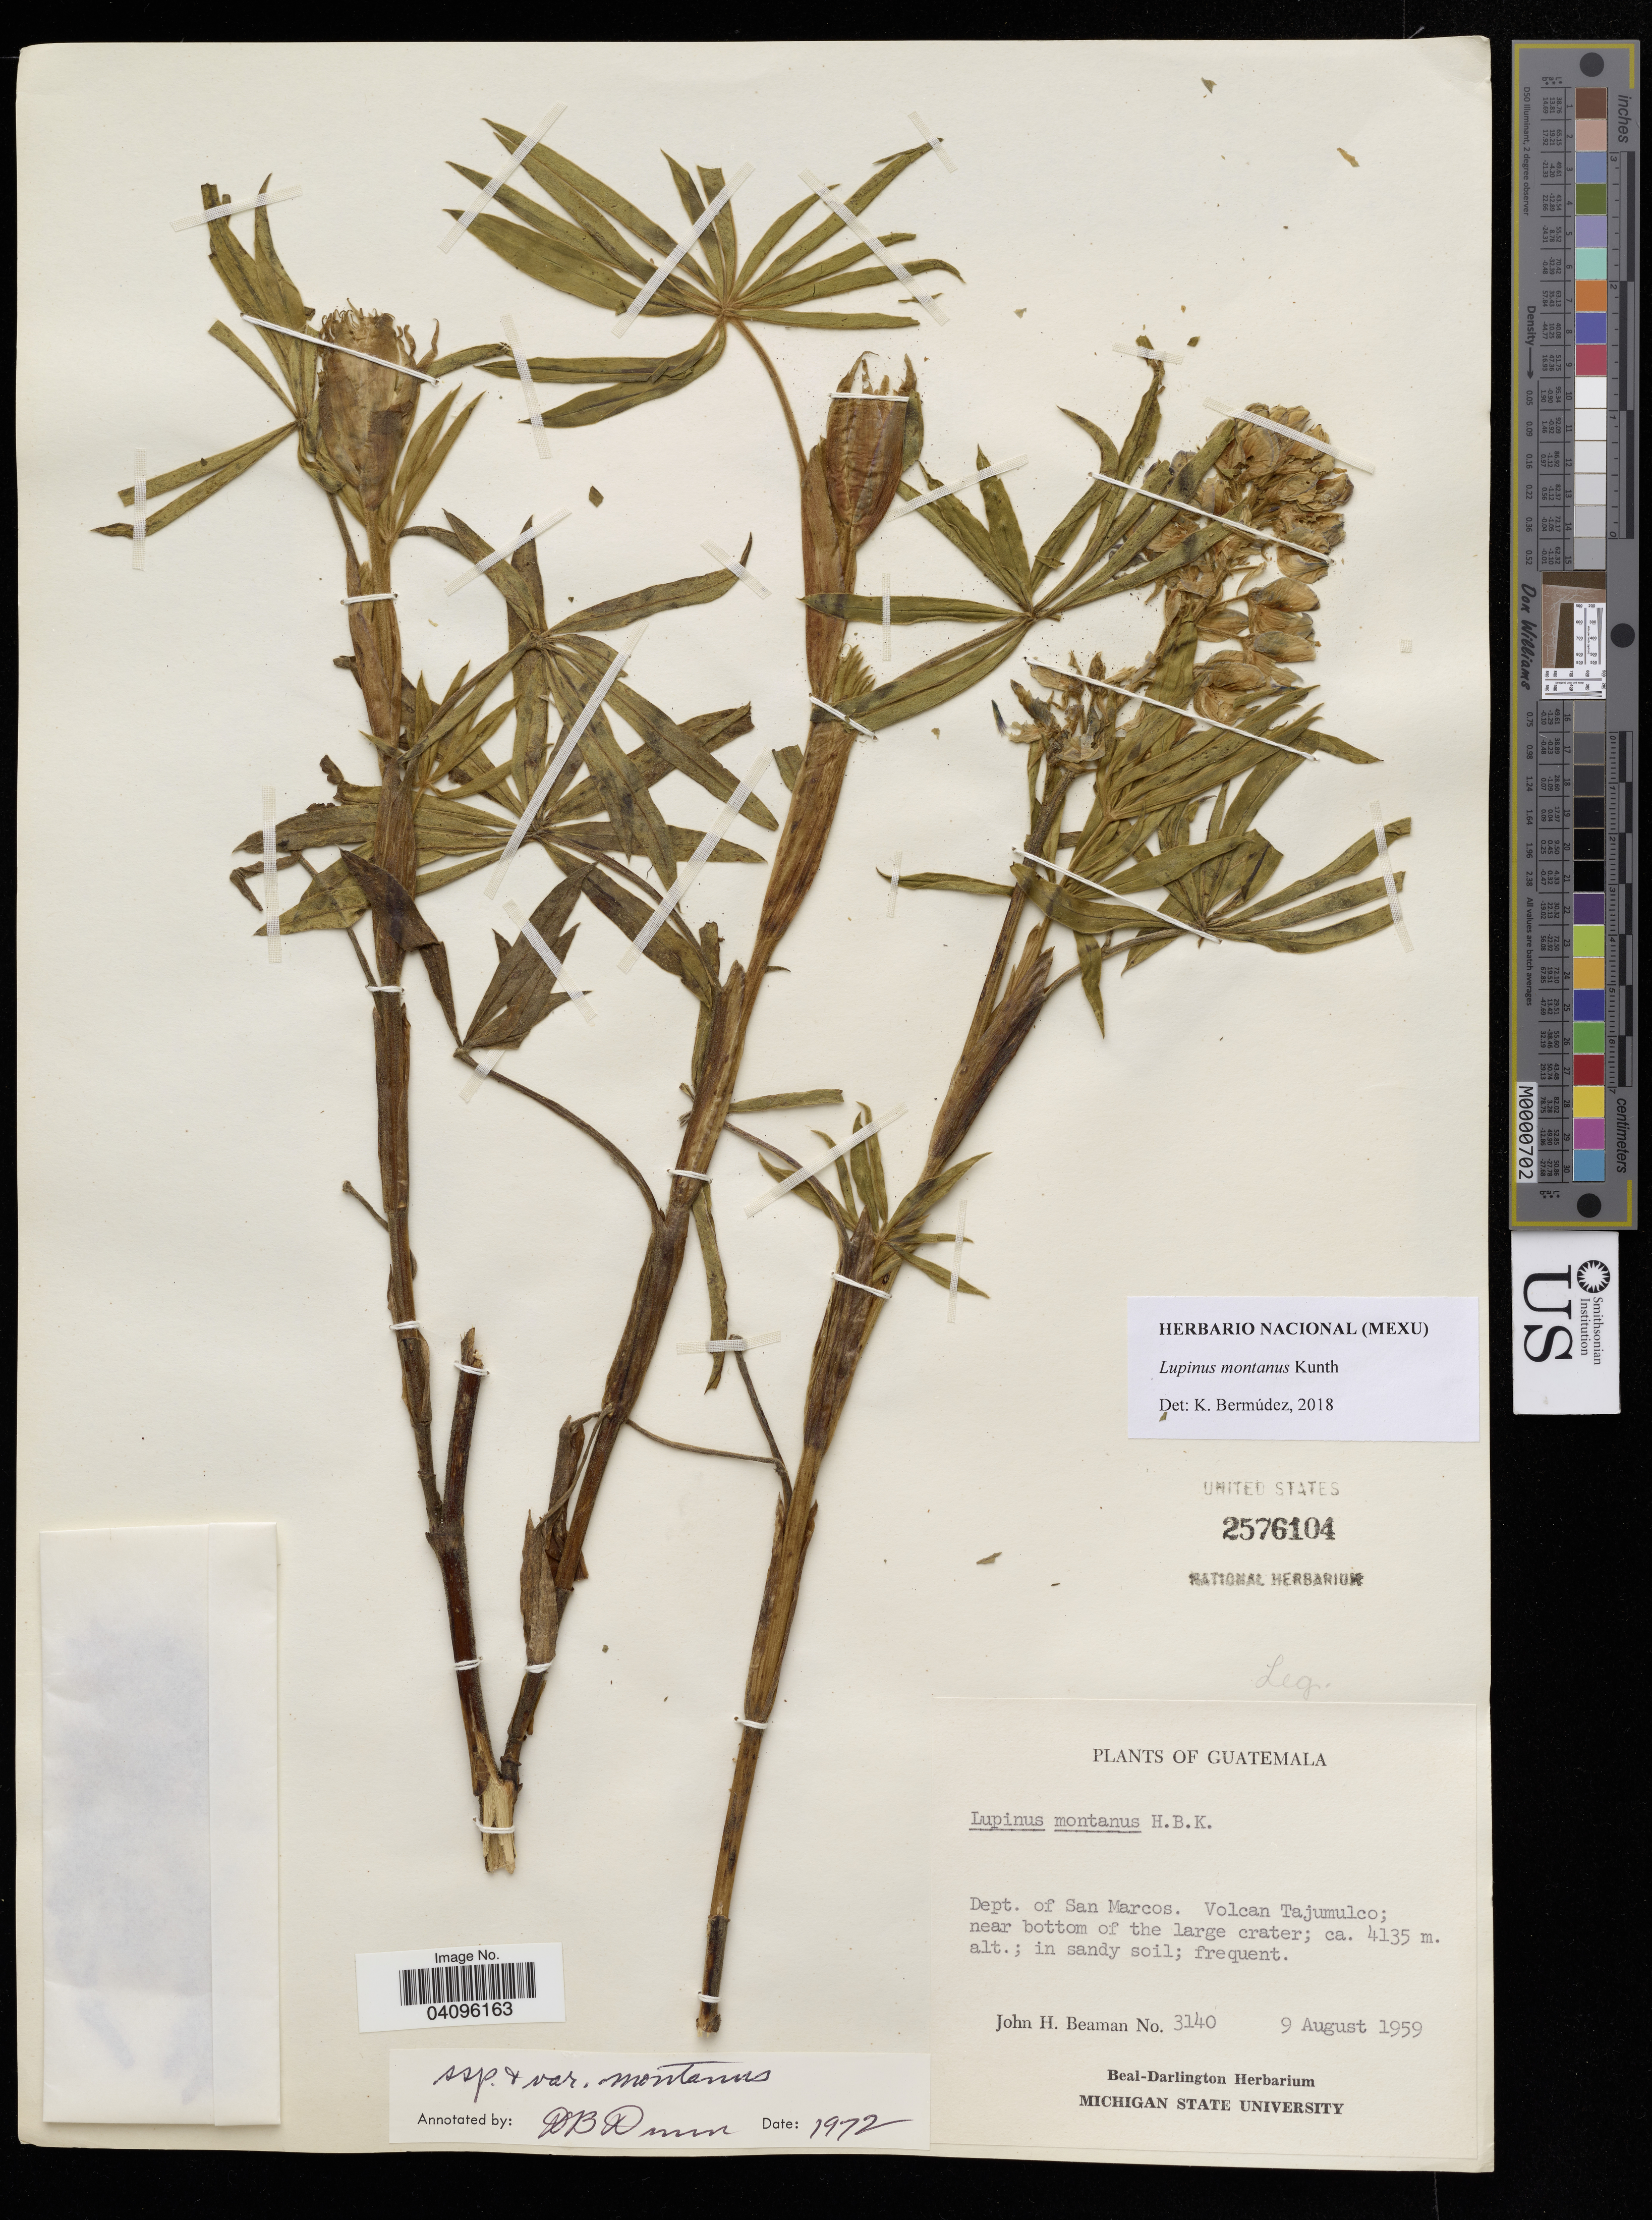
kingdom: Plantae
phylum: Tracheophyta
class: Magnoliopsida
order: Fabales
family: Fabaceae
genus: Lupinus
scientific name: Lupinus montanus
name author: Kunth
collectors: J. Beaman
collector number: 3140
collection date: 1959-08-09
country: Guatemala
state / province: San Marcos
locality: Volcan Tajumulco; near bottom of the large crater.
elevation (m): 4135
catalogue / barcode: US 2576104